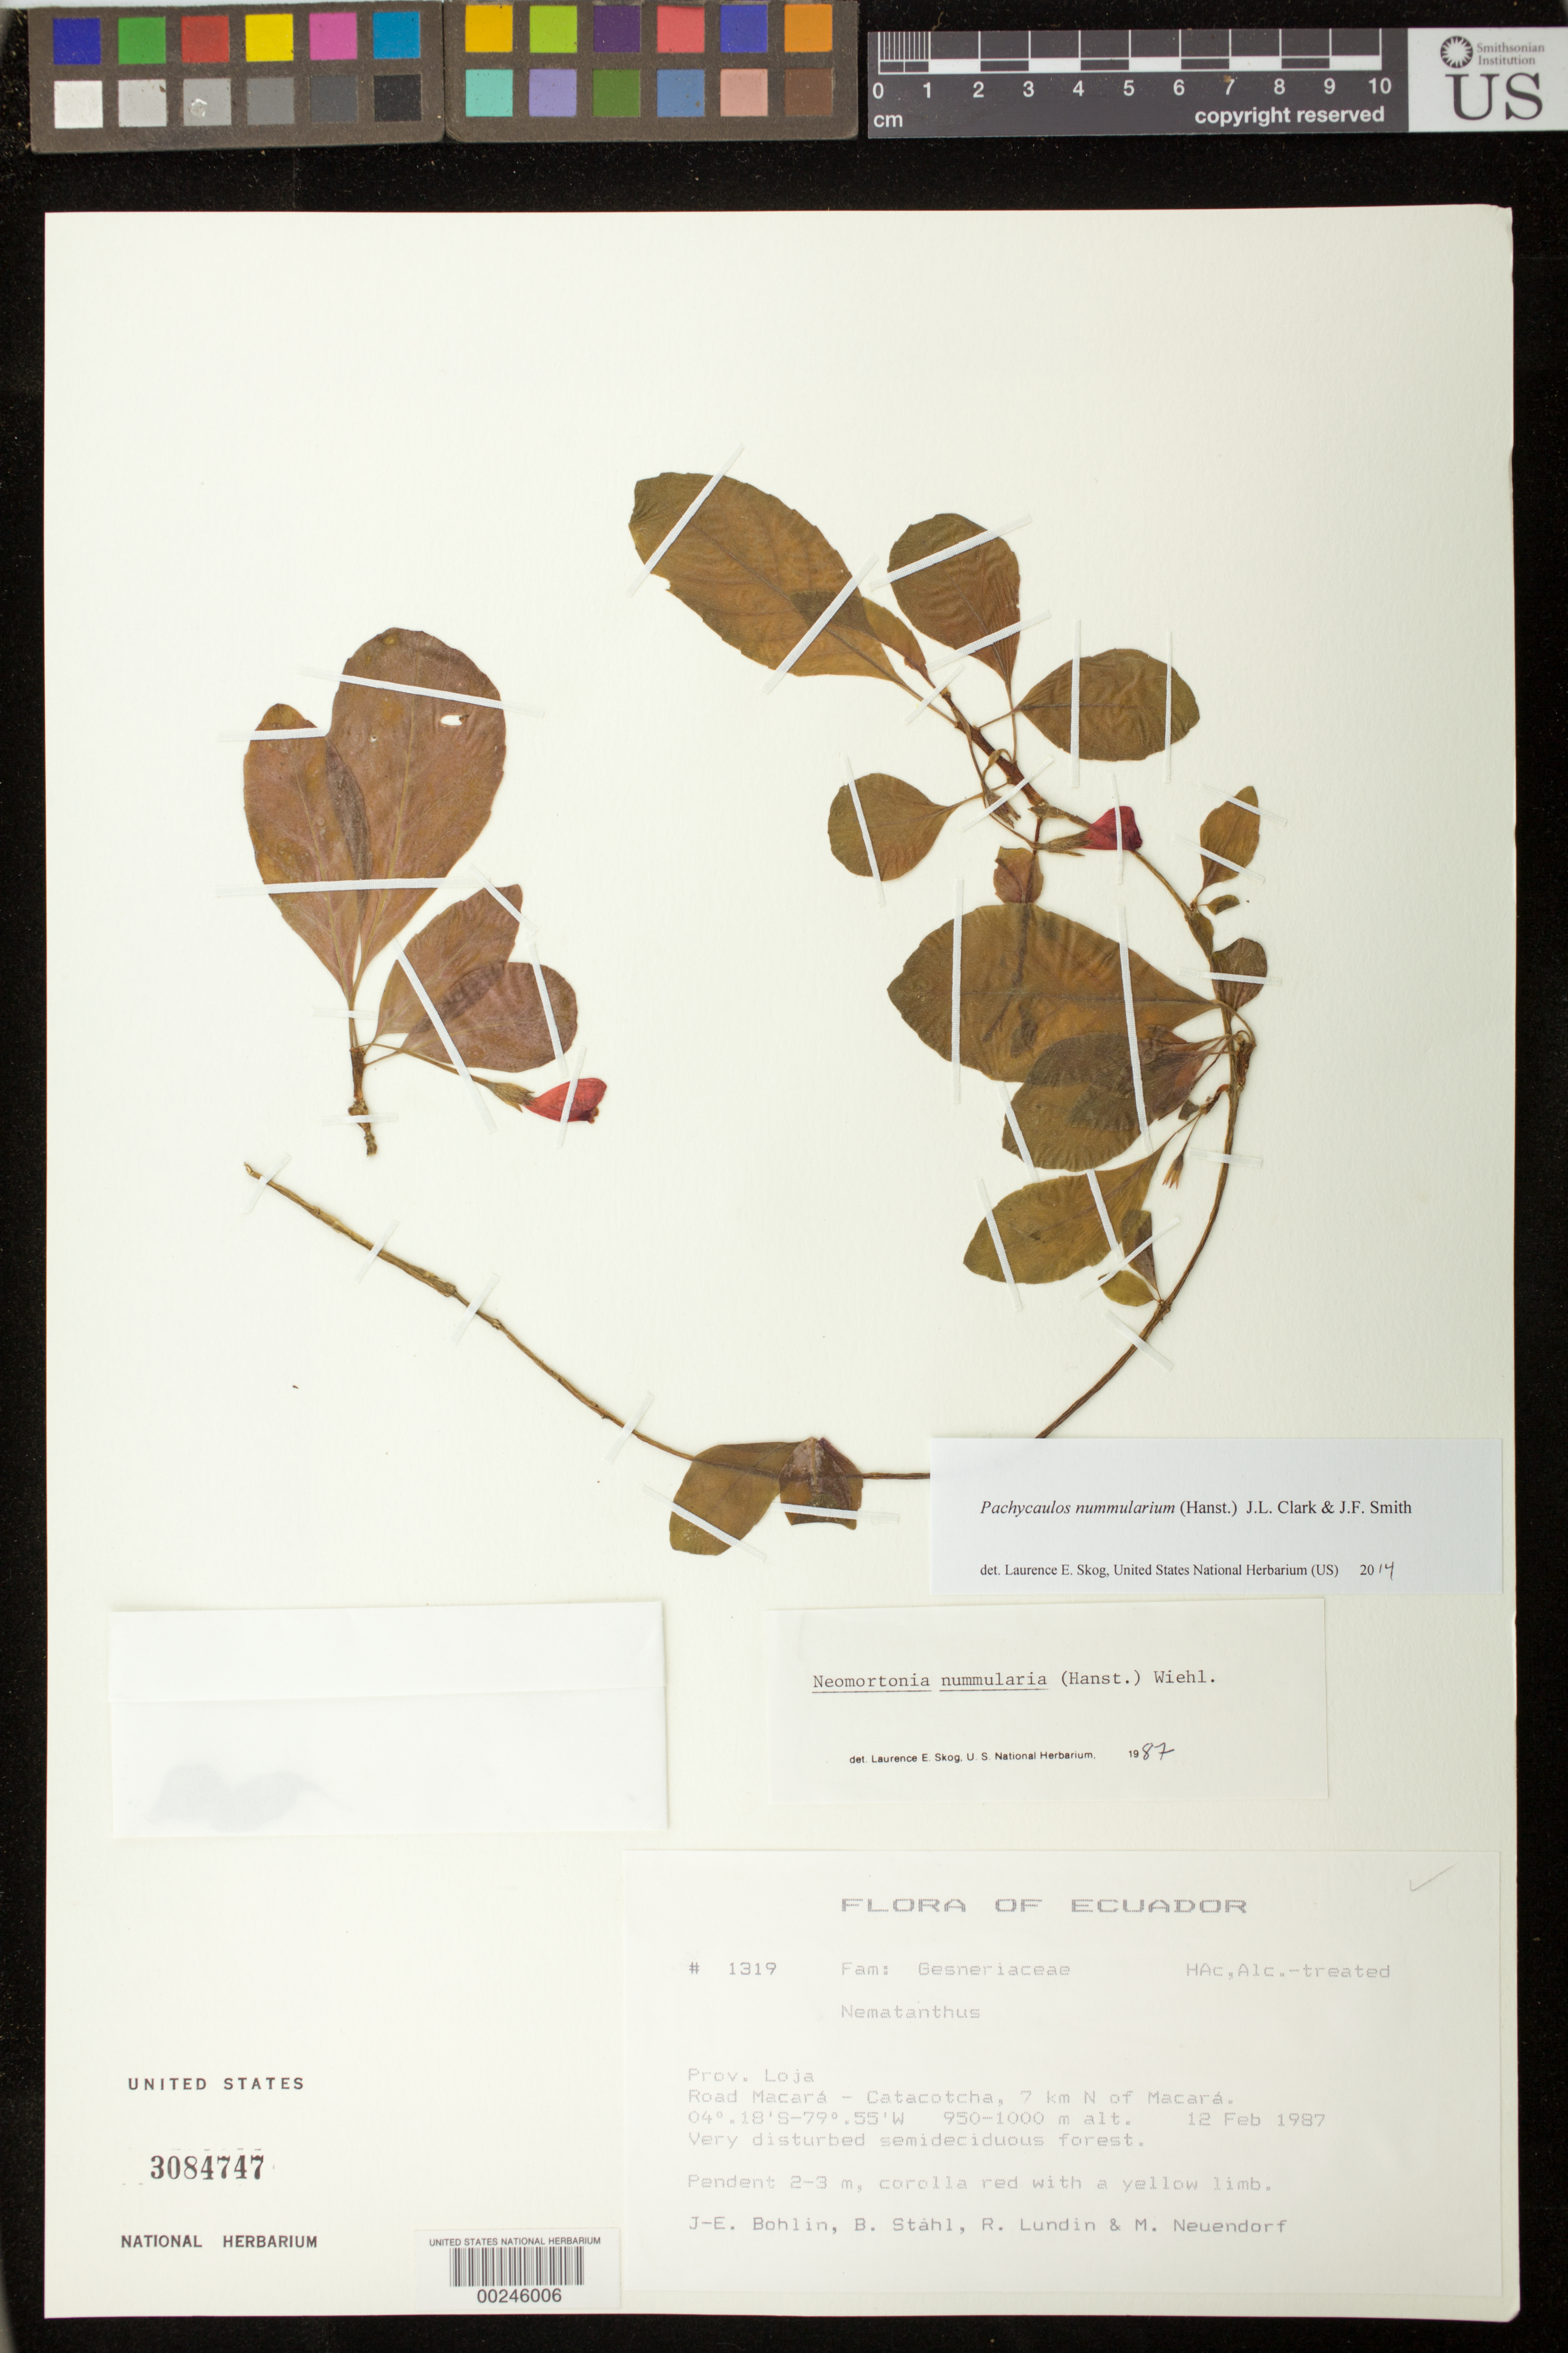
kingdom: Plantae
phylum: Tracheophyta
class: Magnoliopsida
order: Lamiales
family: Gesneriaceae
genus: Pachycaulos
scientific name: Pachycaulos nummularia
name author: (Hanst.) J.L. Clark & J.F. Sm.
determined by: Skog, Laurence E.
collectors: J. Bohlin, B. Ståhl, R. Lundin & M. Neuendorf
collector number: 1319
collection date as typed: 12 Feb 1987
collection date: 1987-02-12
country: Ecuador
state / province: Loja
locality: Road Macara-Catacotcha, 7 km N of Macara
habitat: Very disturbed semideciduous forest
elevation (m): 950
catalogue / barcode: US 3084747